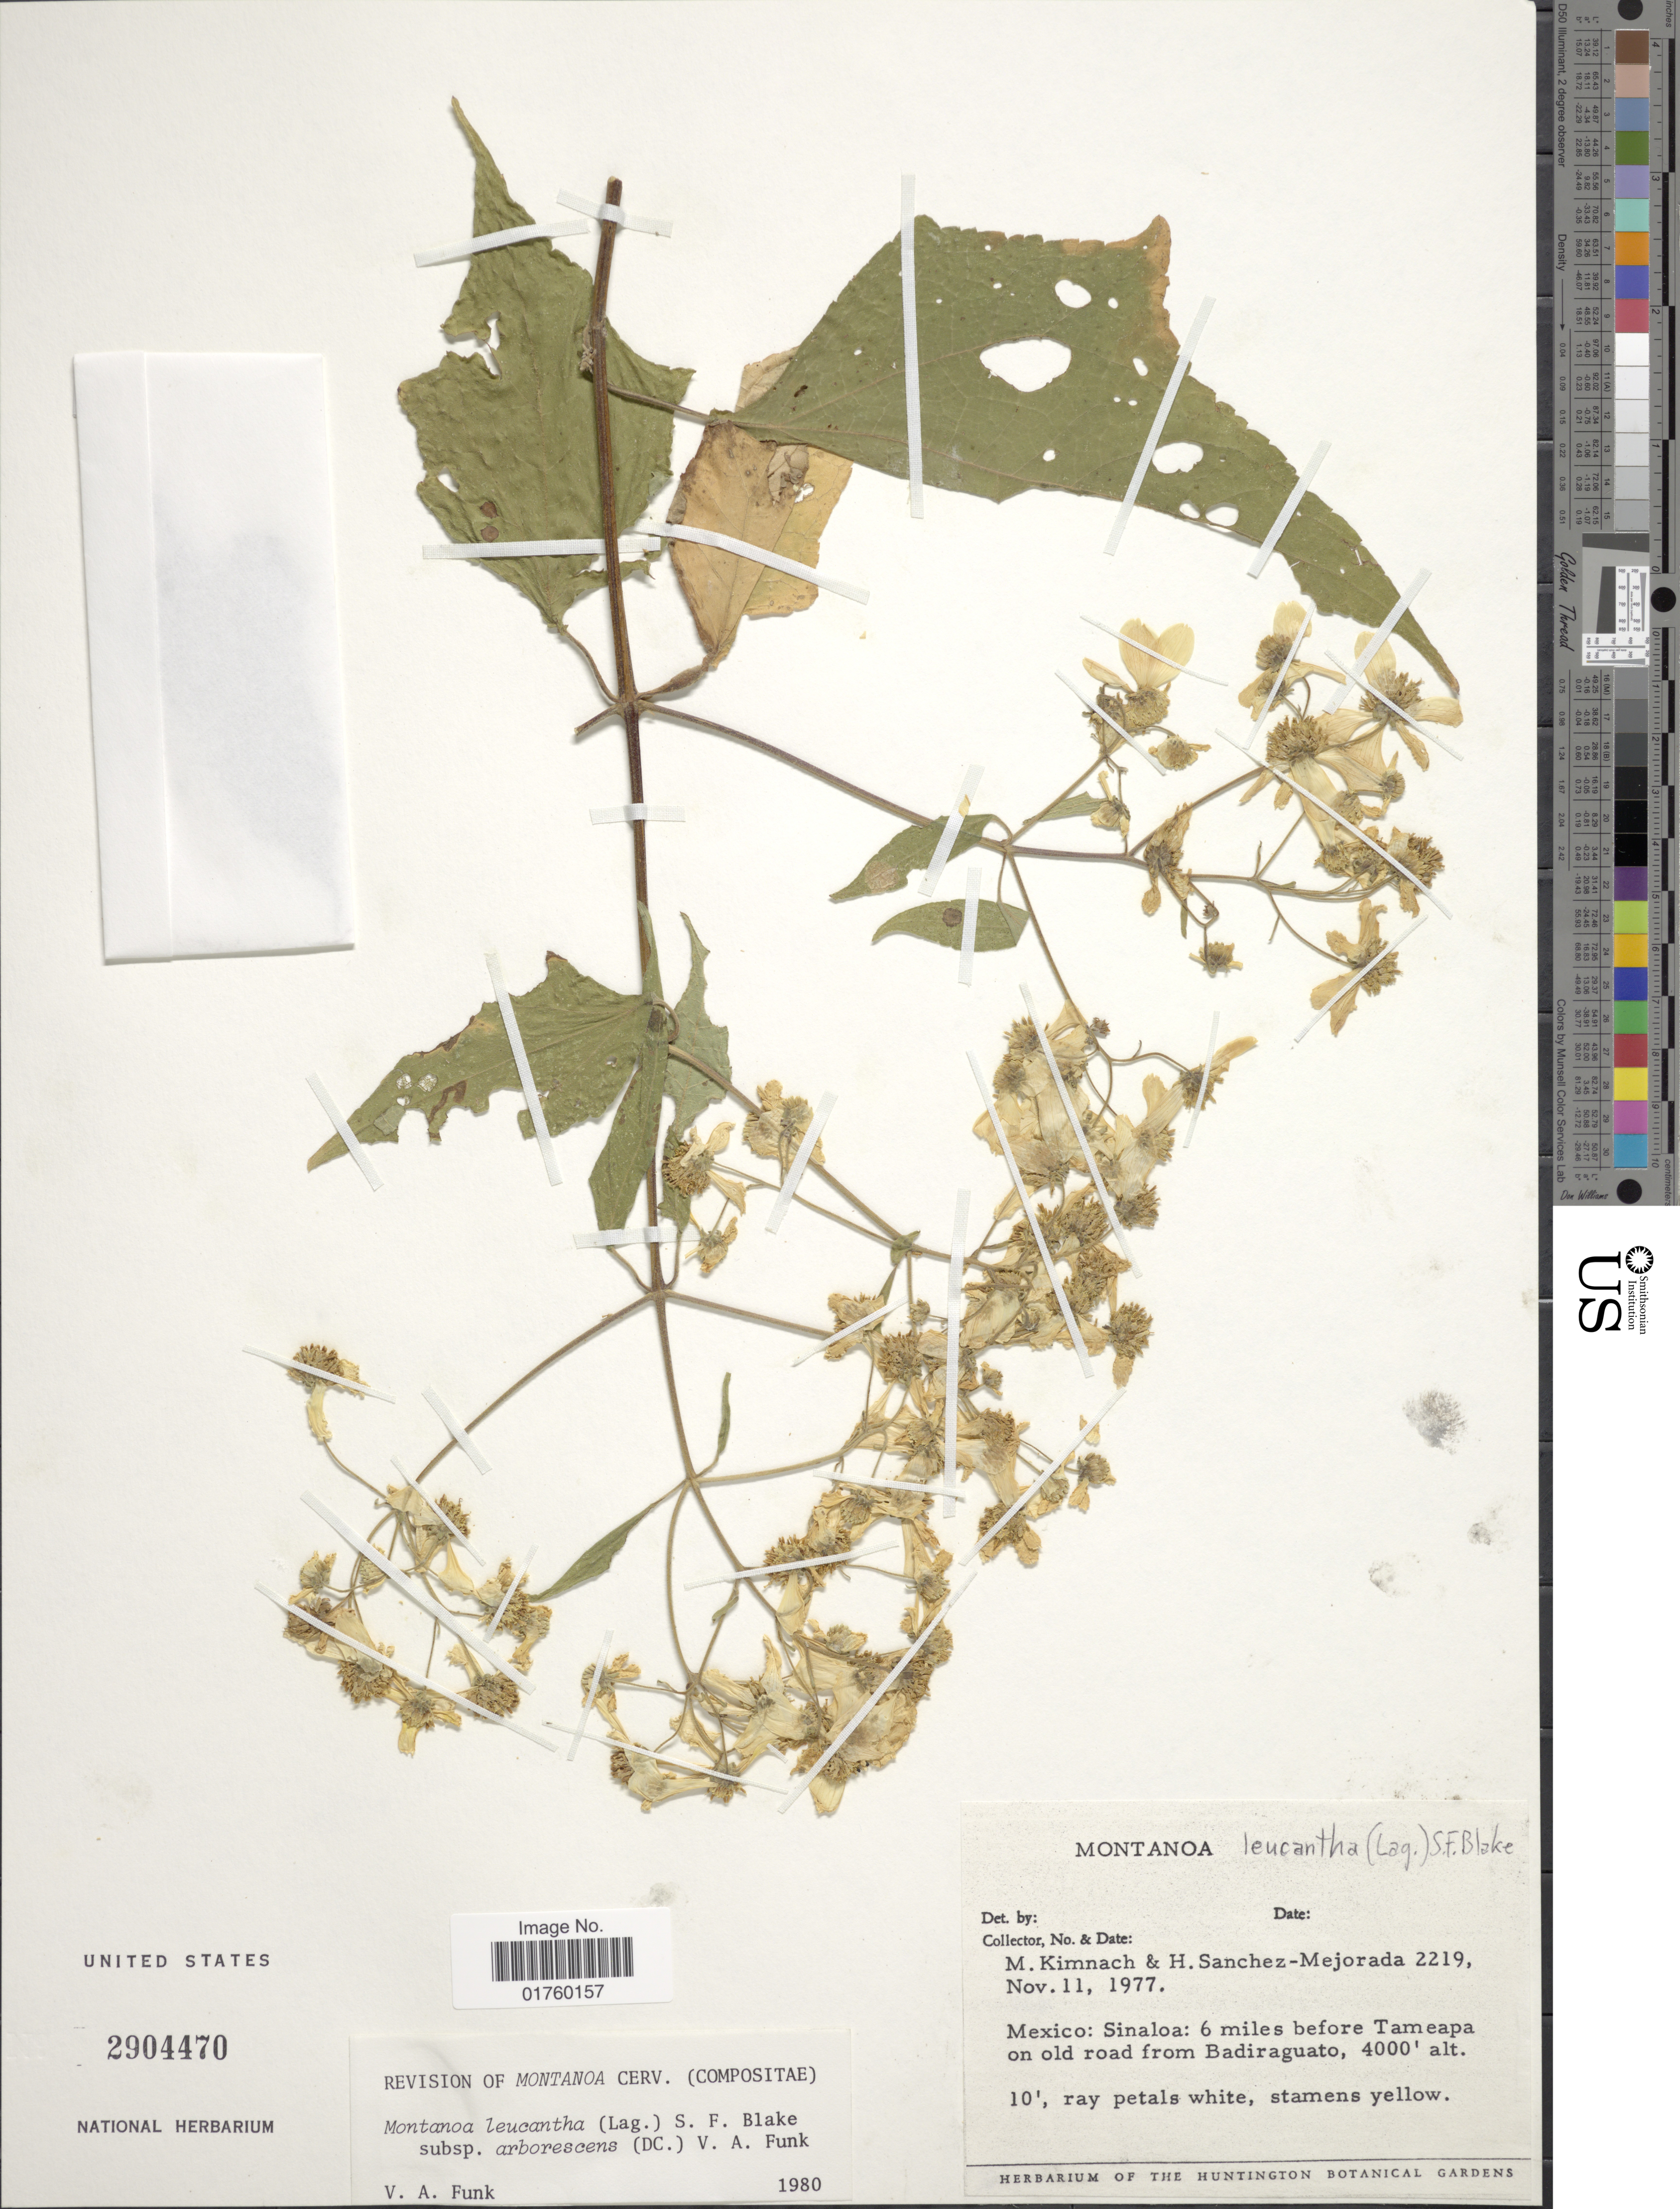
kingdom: Plantae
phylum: Tracheophyta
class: Magnoliopsida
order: Asterales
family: Asteraceae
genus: Montanoa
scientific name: Montanoa leucantha subsp. arborescens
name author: (DC.) V.A. Funk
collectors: M. W. Kimnach & H. Sánchez-Mejorada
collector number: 2219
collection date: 1977-11-11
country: Mexico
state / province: Sinaloa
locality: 6 miles before Tameapa on old road from Badiraguato.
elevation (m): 1219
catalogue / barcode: US 2904470